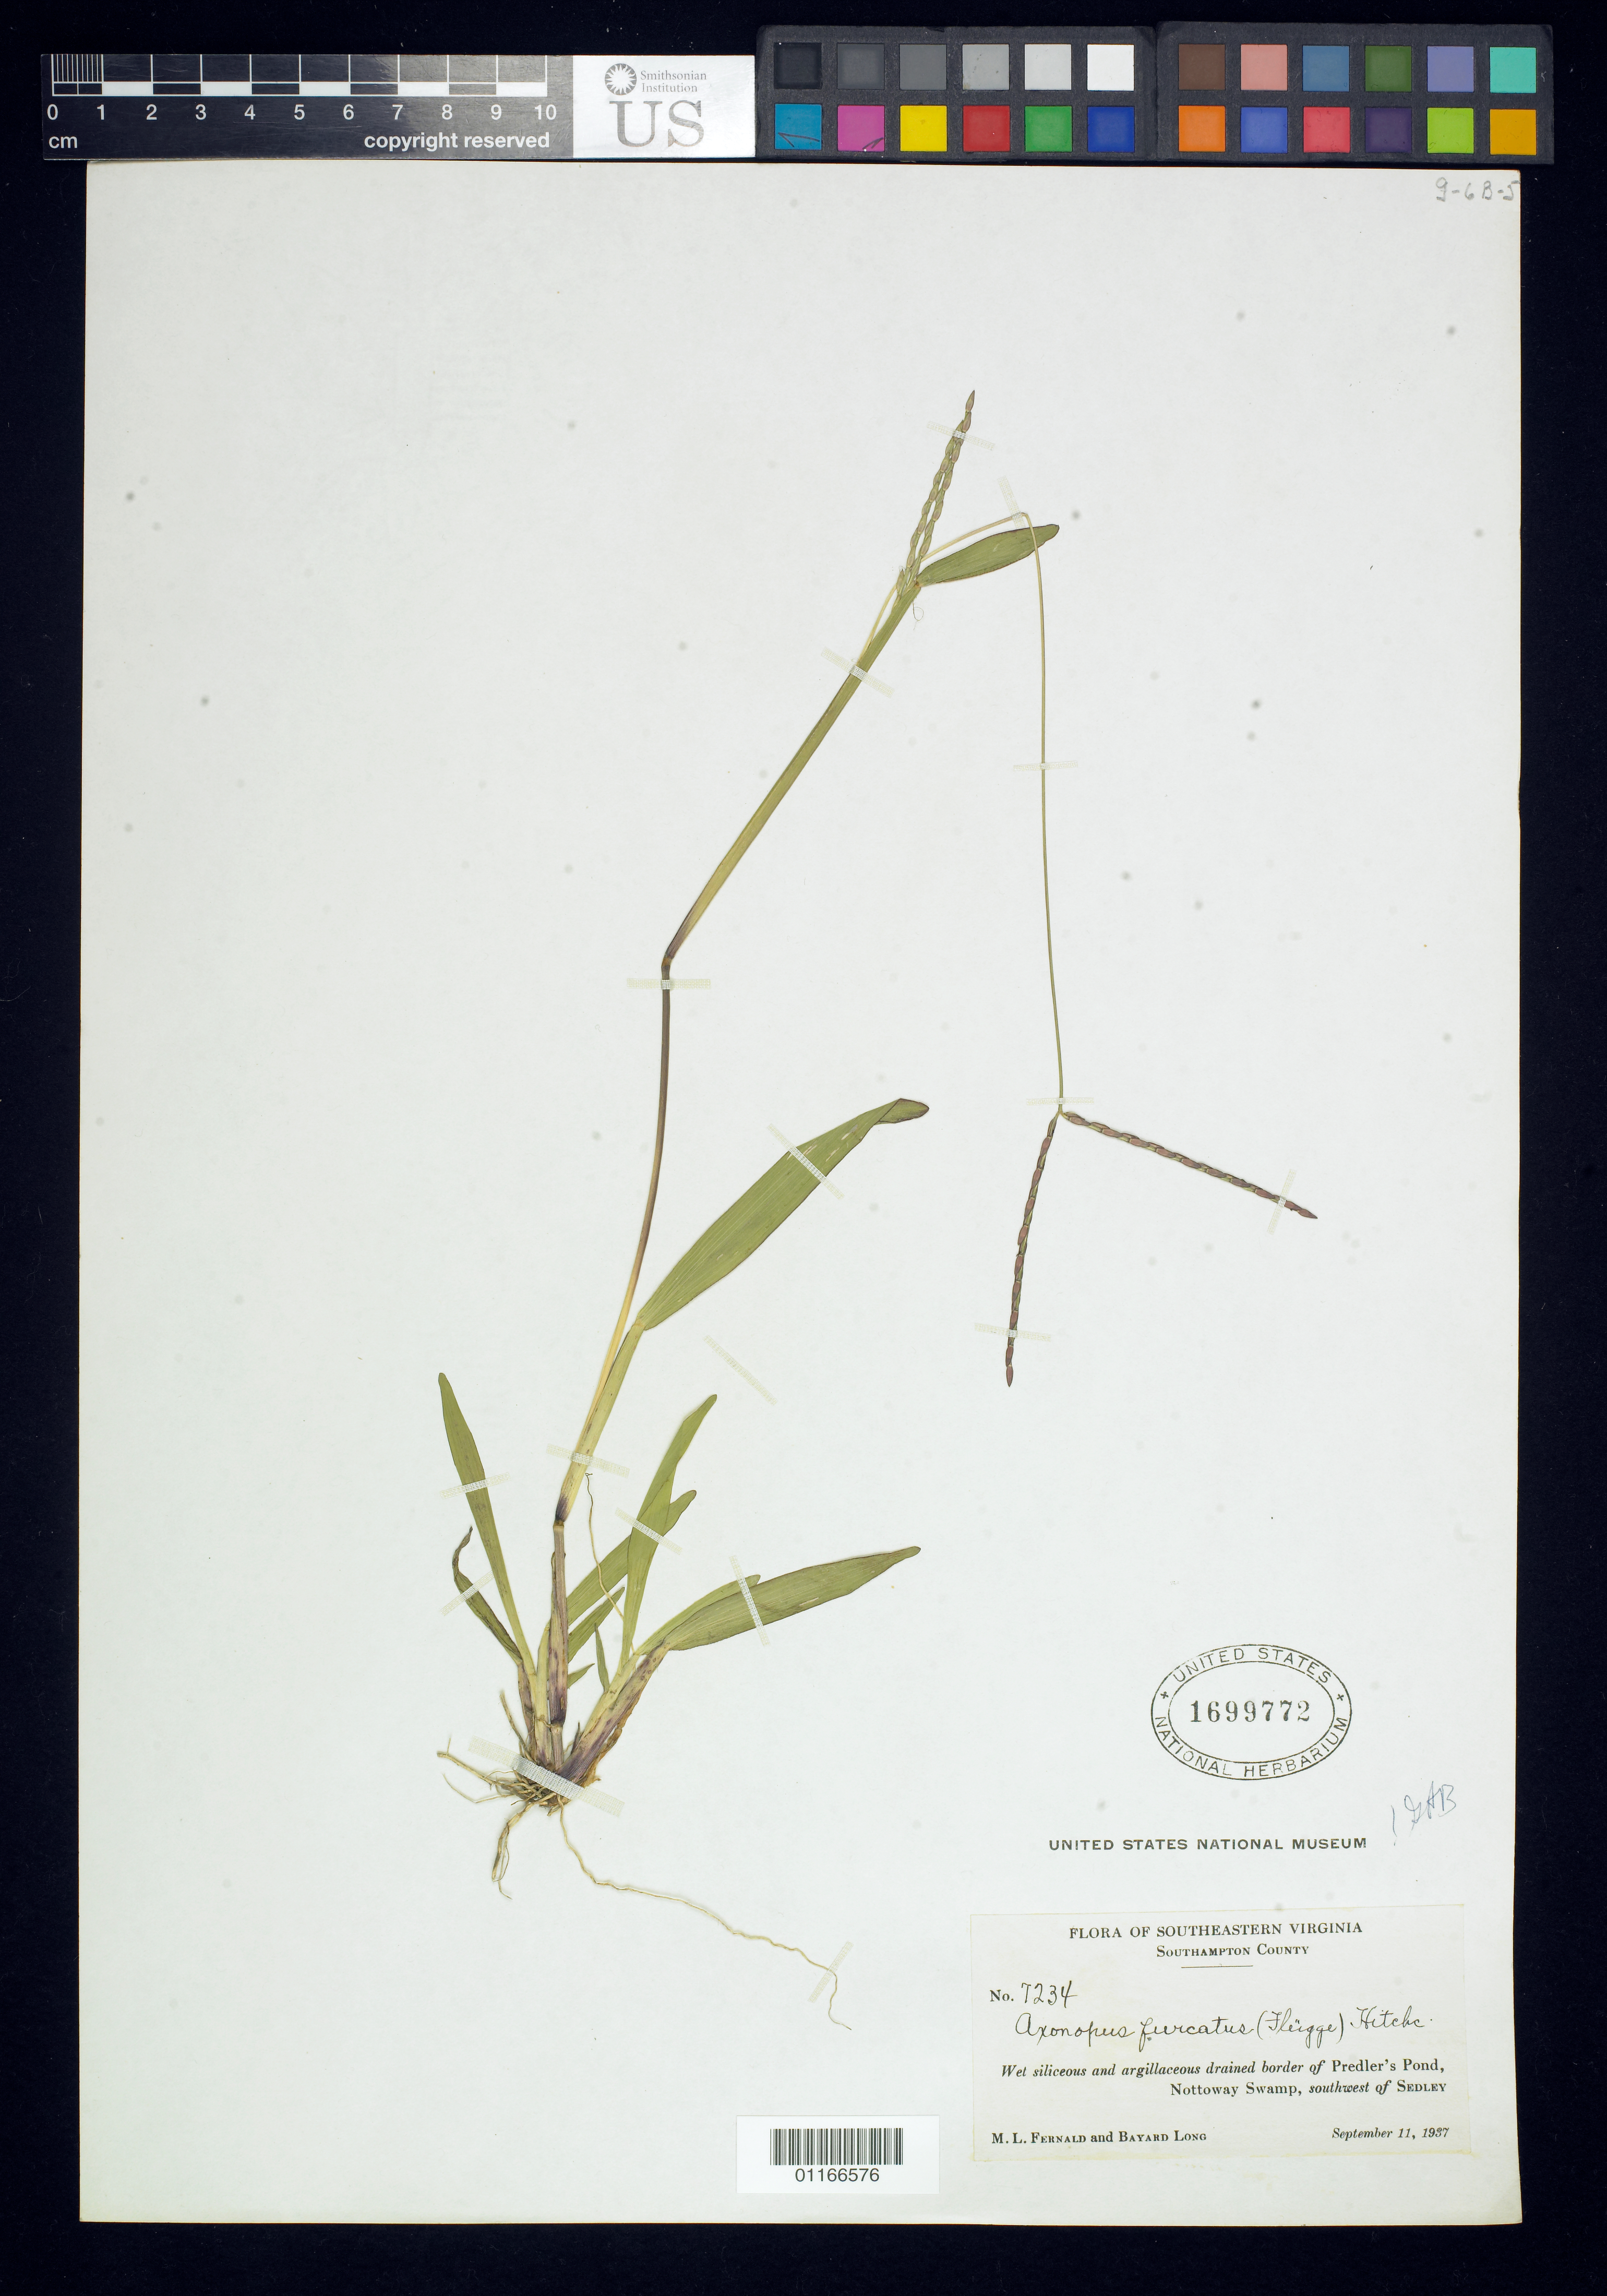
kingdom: Plantae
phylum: Tracheophyta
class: Liliopsida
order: Poales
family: Poaceae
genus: Axonopus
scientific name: Axonopus furcatus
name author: (Flüggé) Hitchc.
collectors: M. L. Fernald & B. H. Long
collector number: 7234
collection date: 1937-09-11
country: United States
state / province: Virginia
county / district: Nottoway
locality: SW of Sedley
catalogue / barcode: US 1699772